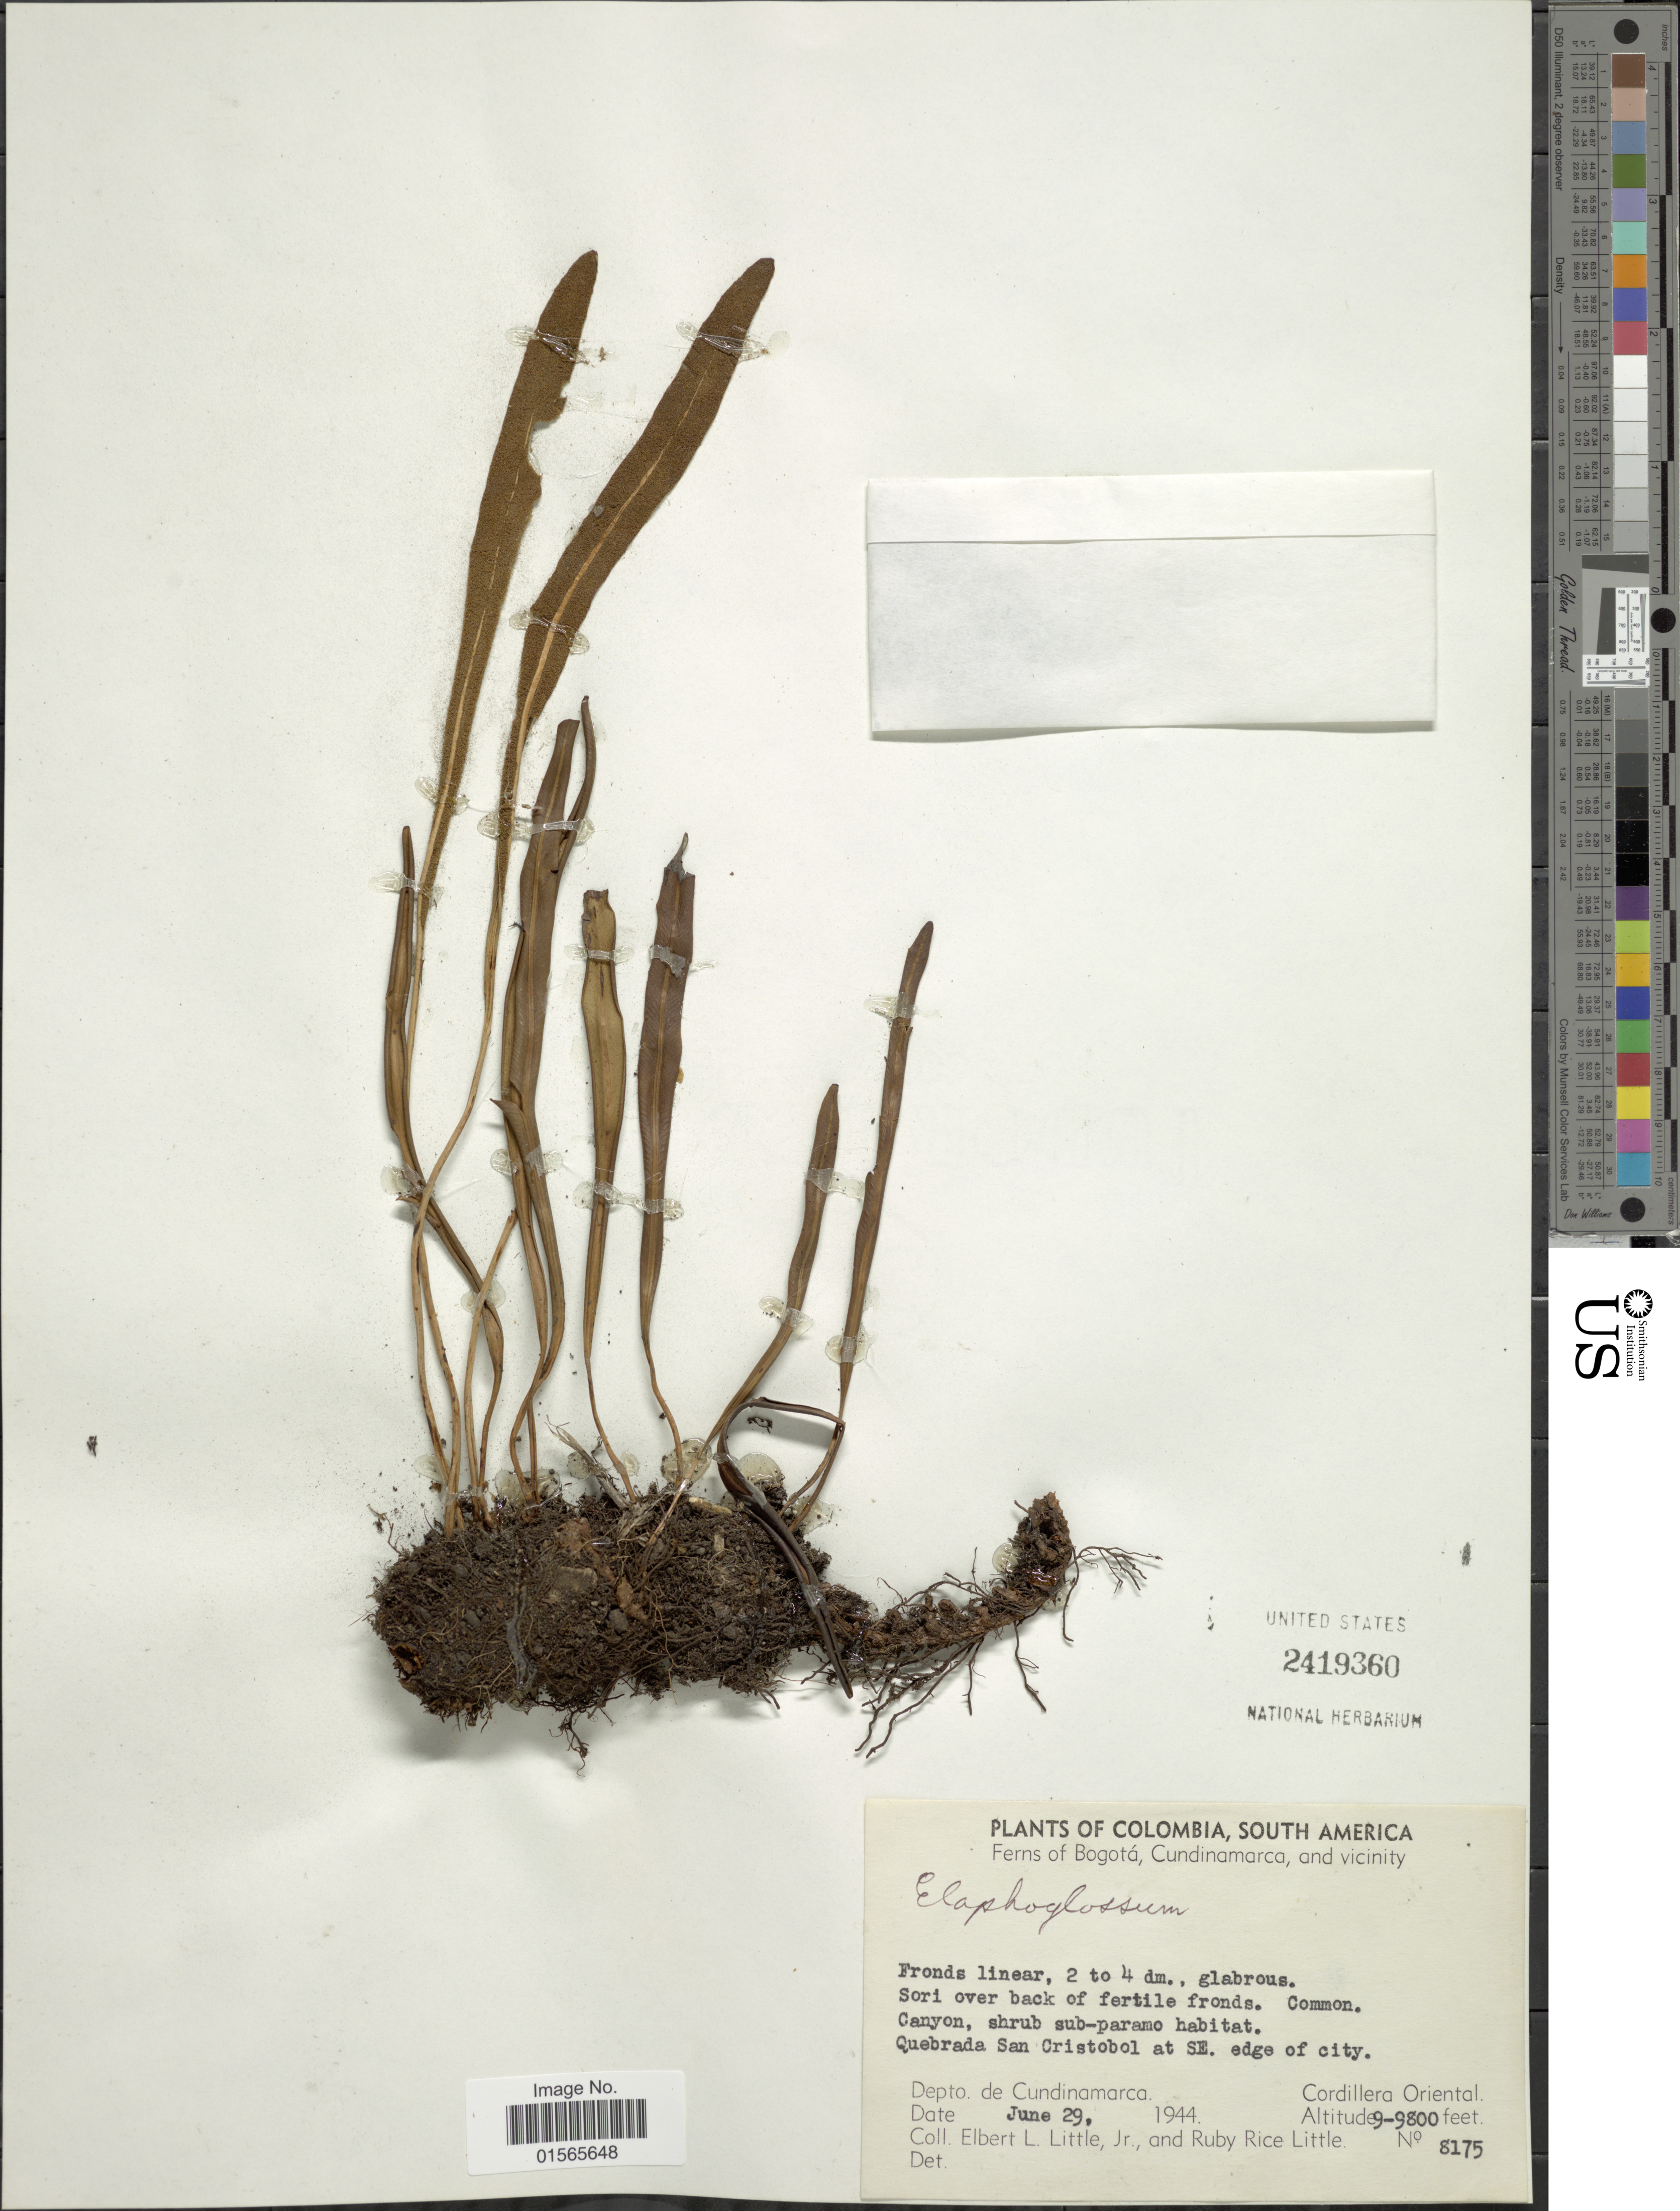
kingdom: Plantae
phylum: Tracheophyta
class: Polypodiopsida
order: Polypodiales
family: Dryopteridaceae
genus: Elaphoglossum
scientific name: Elaphoglossum leptophyllum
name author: (Fée) T. Moore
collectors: E. L. Little & R. R. Little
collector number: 8175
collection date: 1944-06-29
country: Colombia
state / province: Cundinamarca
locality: Ferns of Bogotá, and vicinity, Quebrada San Cristobal at SE. edge of city, Depto de Cundinamarca, Cordillera Oriental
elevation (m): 2743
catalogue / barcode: US 2419360